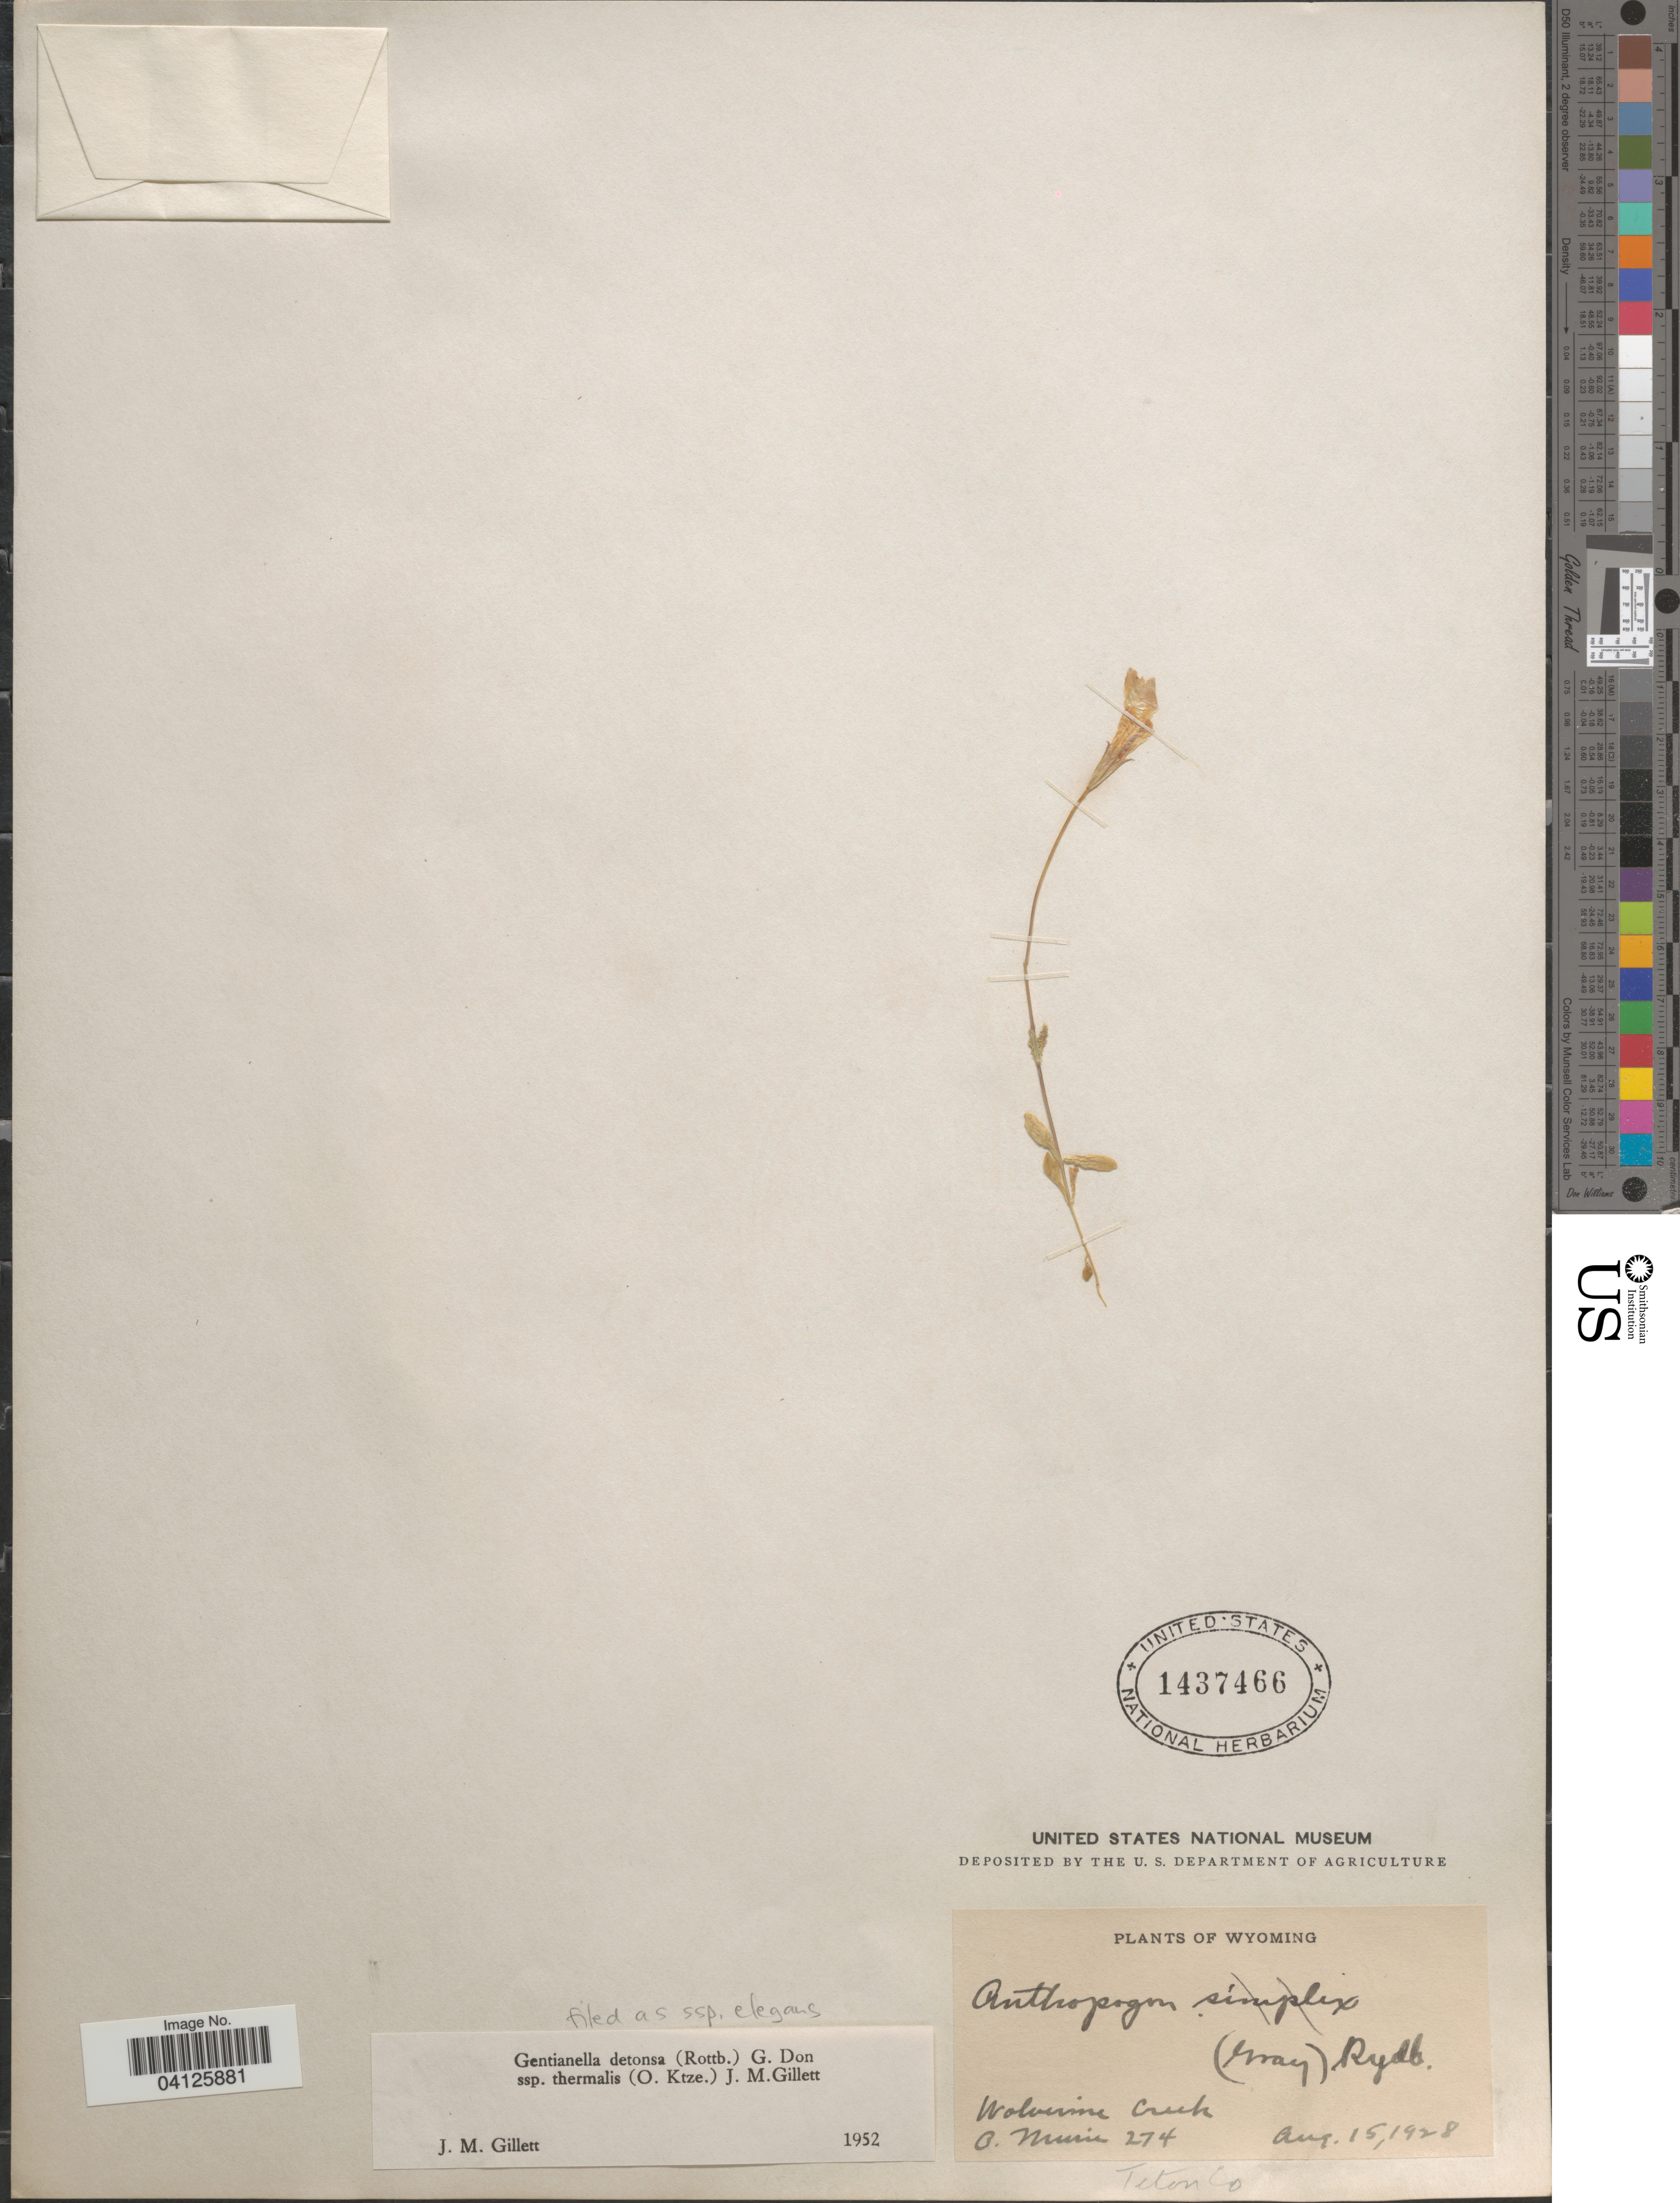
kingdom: Plantae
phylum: Tracheophyta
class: Magnoliopsida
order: Gentianales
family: Gentianaceae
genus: Gentianella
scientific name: Gentianella detonsa subsp. elegans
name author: (A. Gray) J.M. Gillett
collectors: O. Murie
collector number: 274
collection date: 1928-08-15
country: United States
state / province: Wyoming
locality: Wolverine Creek. Teton Co.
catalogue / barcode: US 1437466